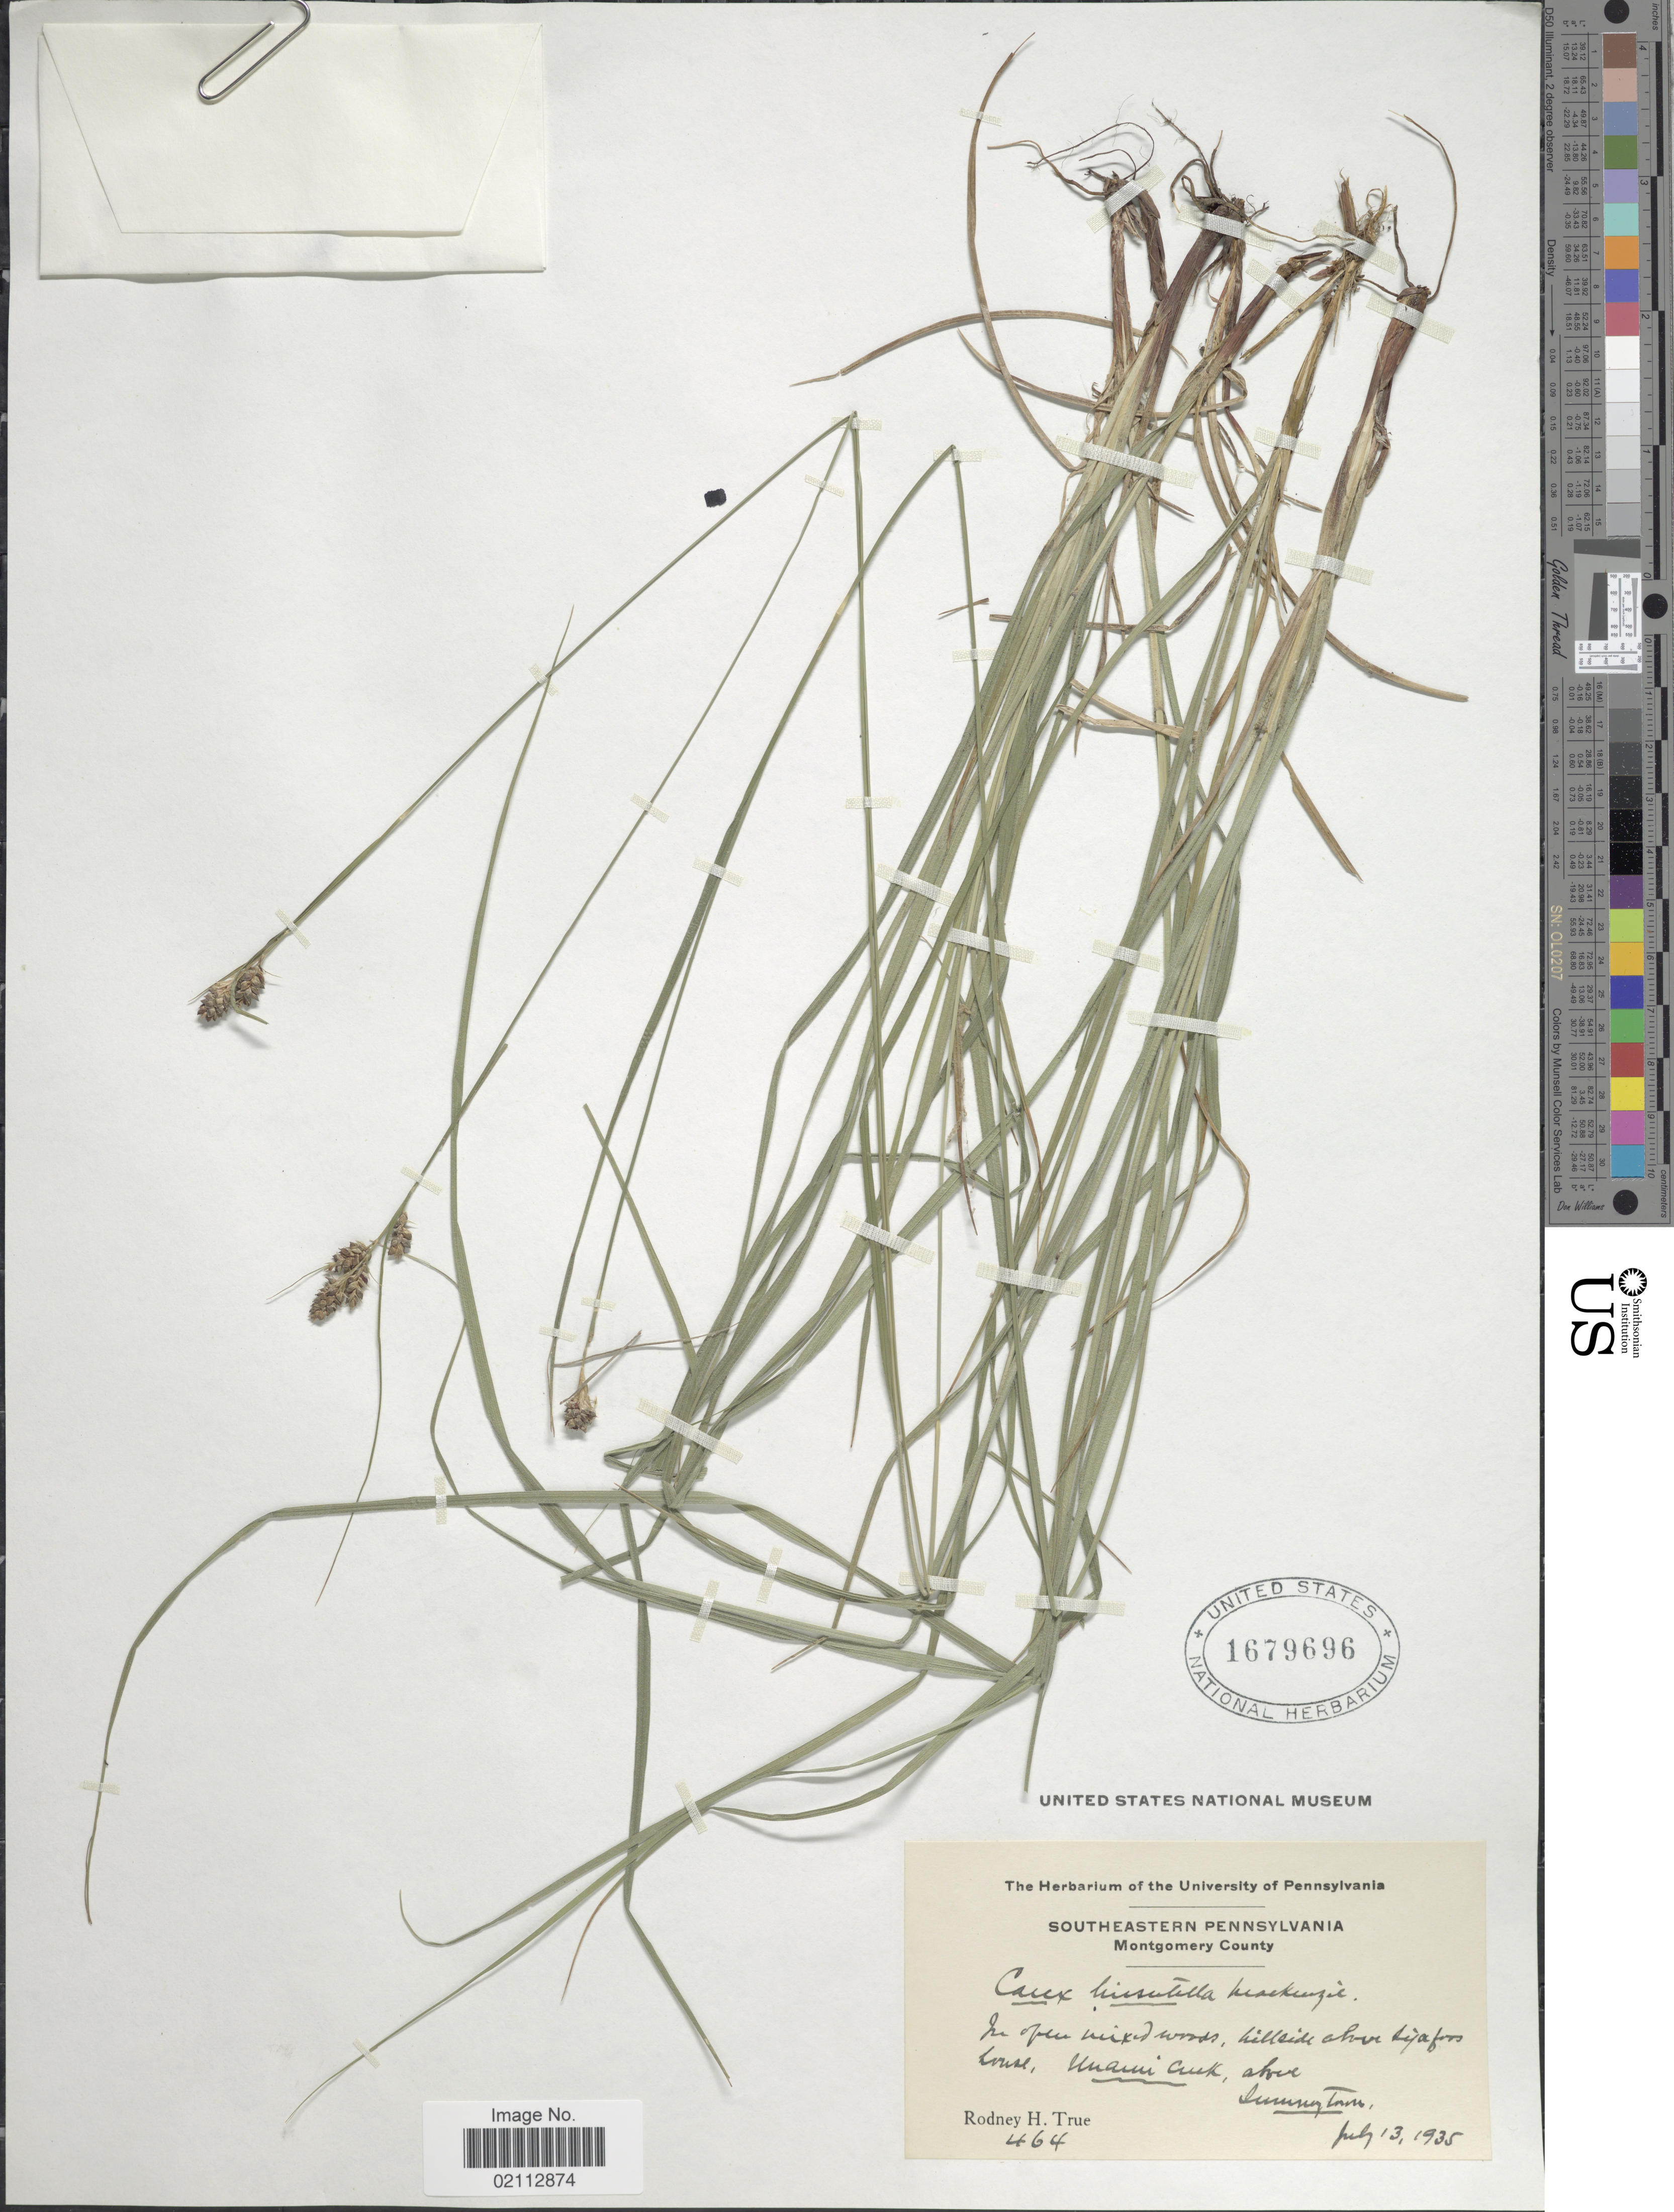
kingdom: Plantae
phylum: Tracheophyta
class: Liliopsida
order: Poales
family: Cyperaceae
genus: Carex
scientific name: Carex hirsutella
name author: Mack.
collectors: R. H. True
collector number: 464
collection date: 1935-07-13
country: United States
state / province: Pennsylvania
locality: Southeastern Pennsylvania. Montgomery County. In open mixed woods, hillside above Sijafoos [interpreted] house, Unami Creek, above Sunnytown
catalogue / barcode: US 1679696